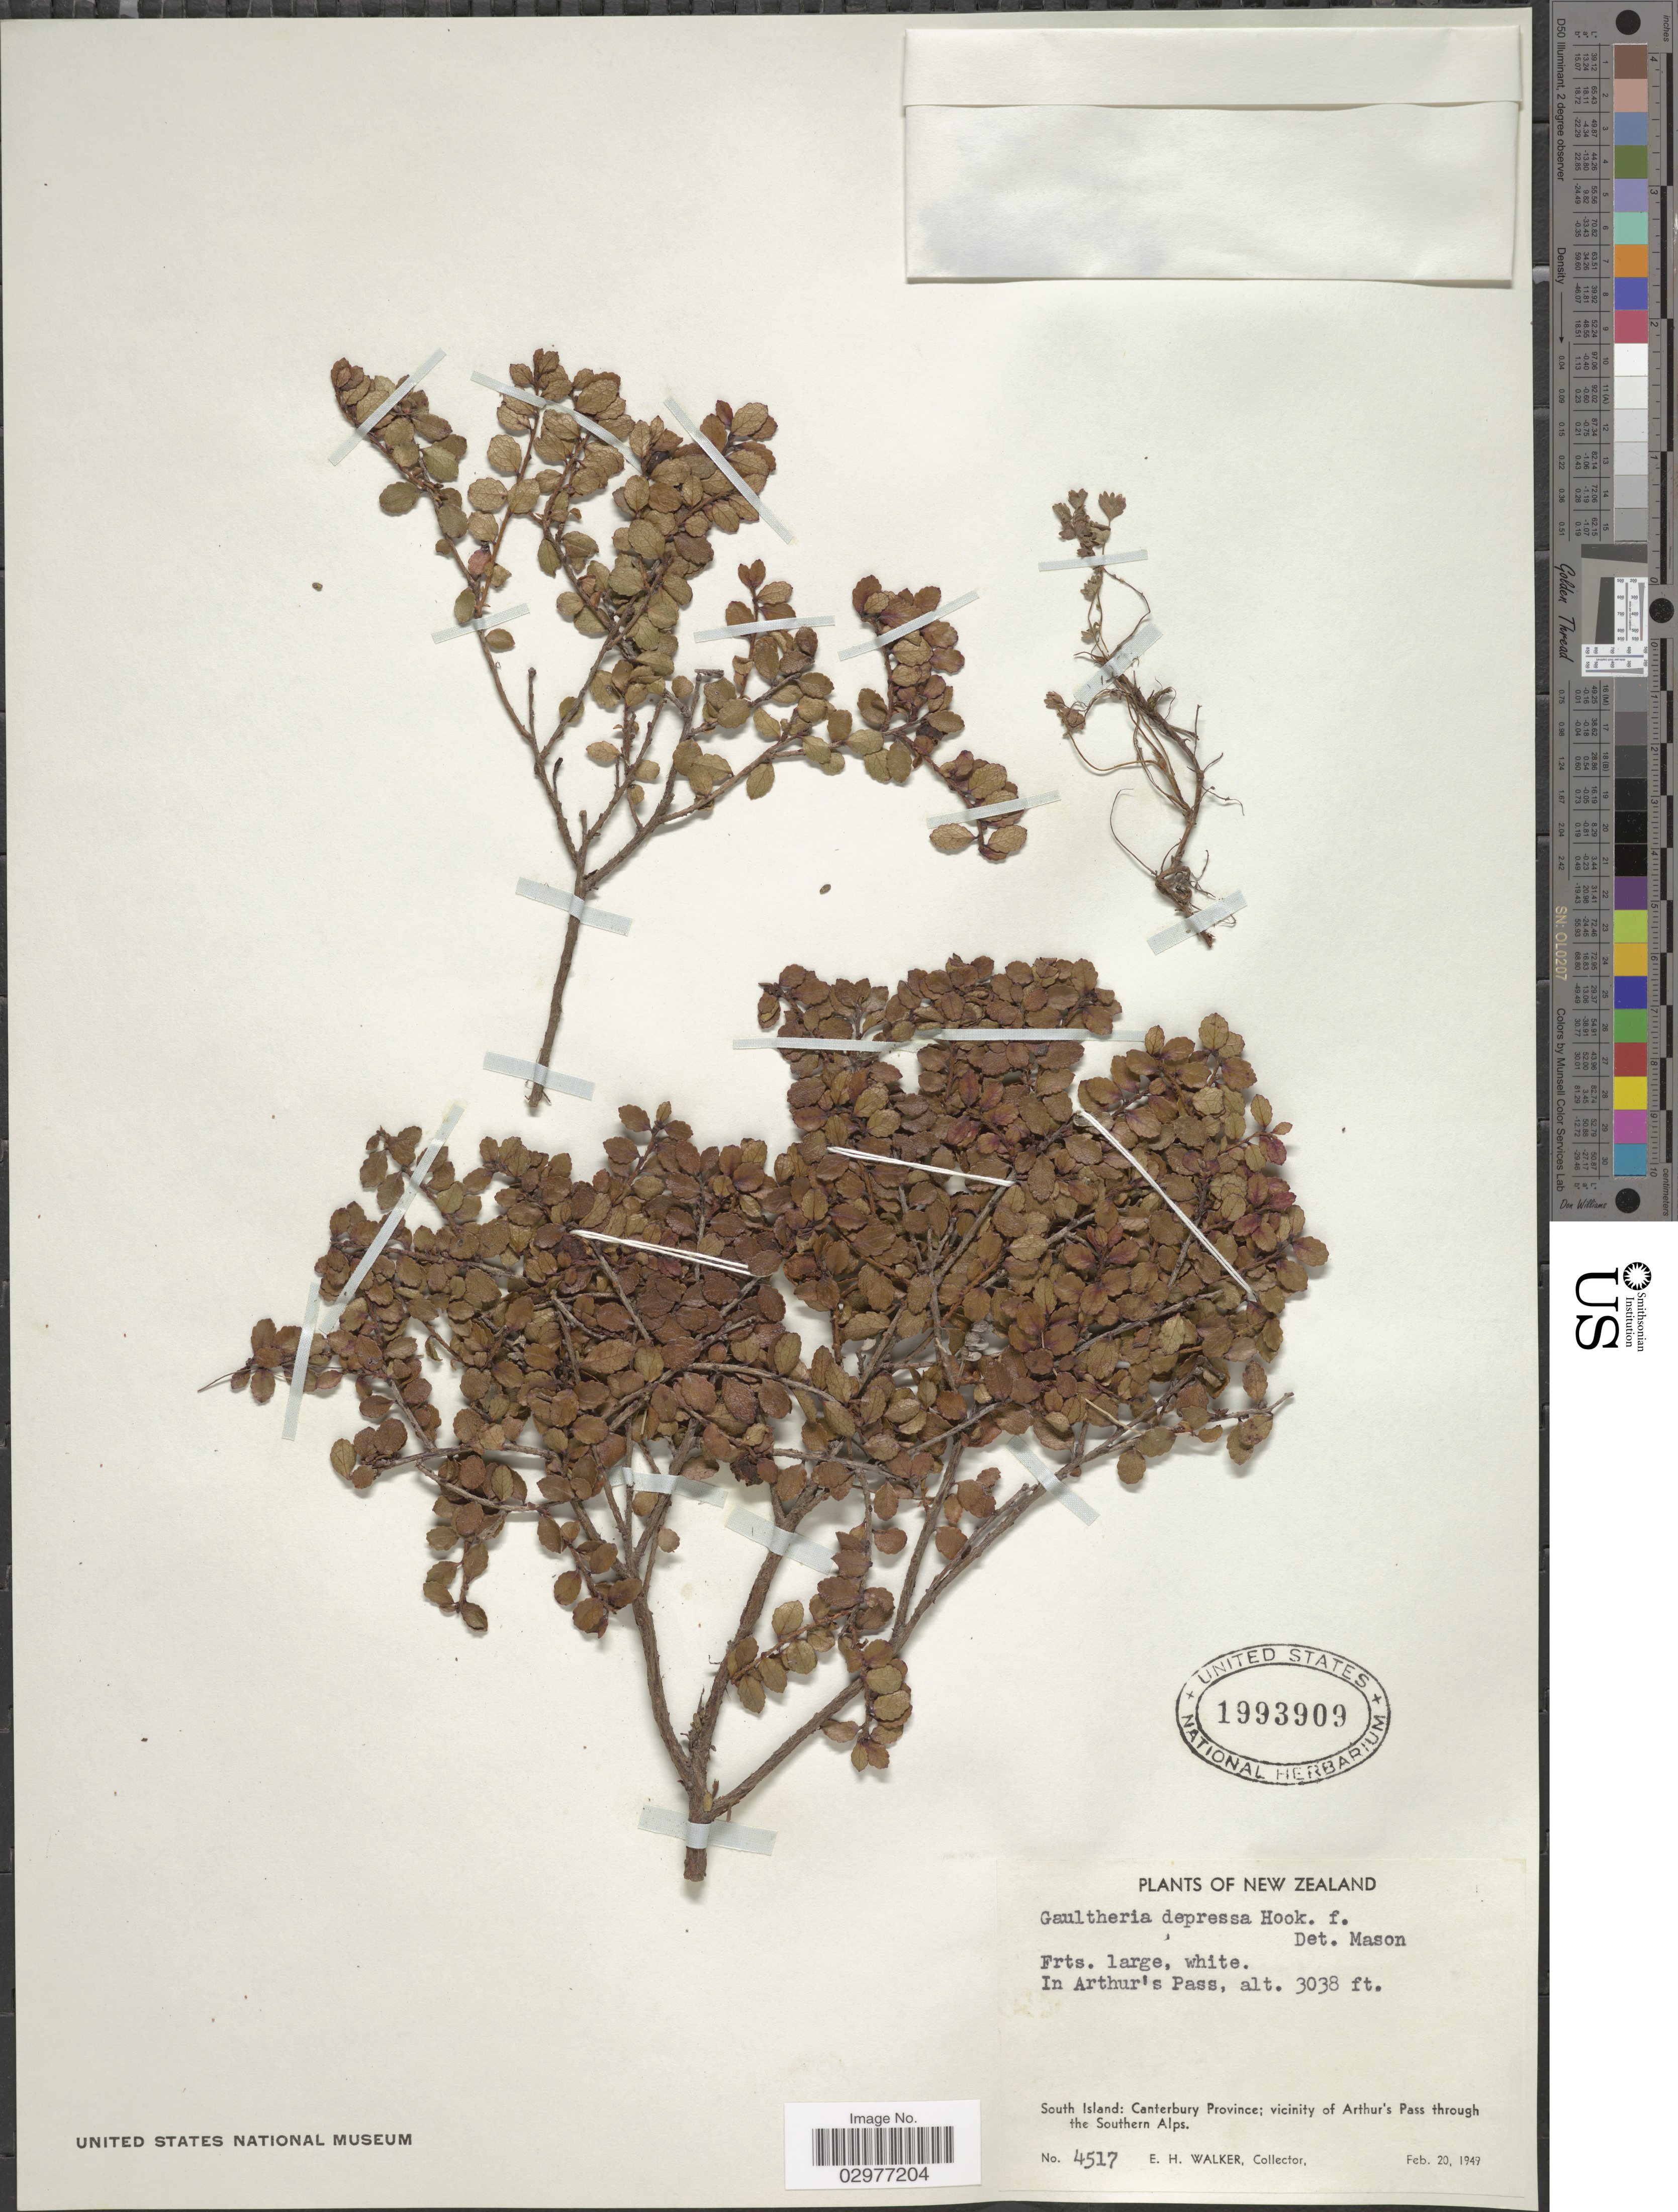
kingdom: Plantae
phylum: Tracheophyta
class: Magnoliopsida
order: Ericales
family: Ericaceae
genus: Gaultheria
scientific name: Gaultheria depressa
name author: Hook. f.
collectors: E. H. Walker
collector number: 4517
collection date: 1949-02-20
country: New Zealand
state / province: Canterbury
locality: In Arthur's Pass. South Island: Canterbury Province: vicinity of Arthur's Pass through the Southern Alps.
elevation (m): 926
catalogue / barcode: US 1993909